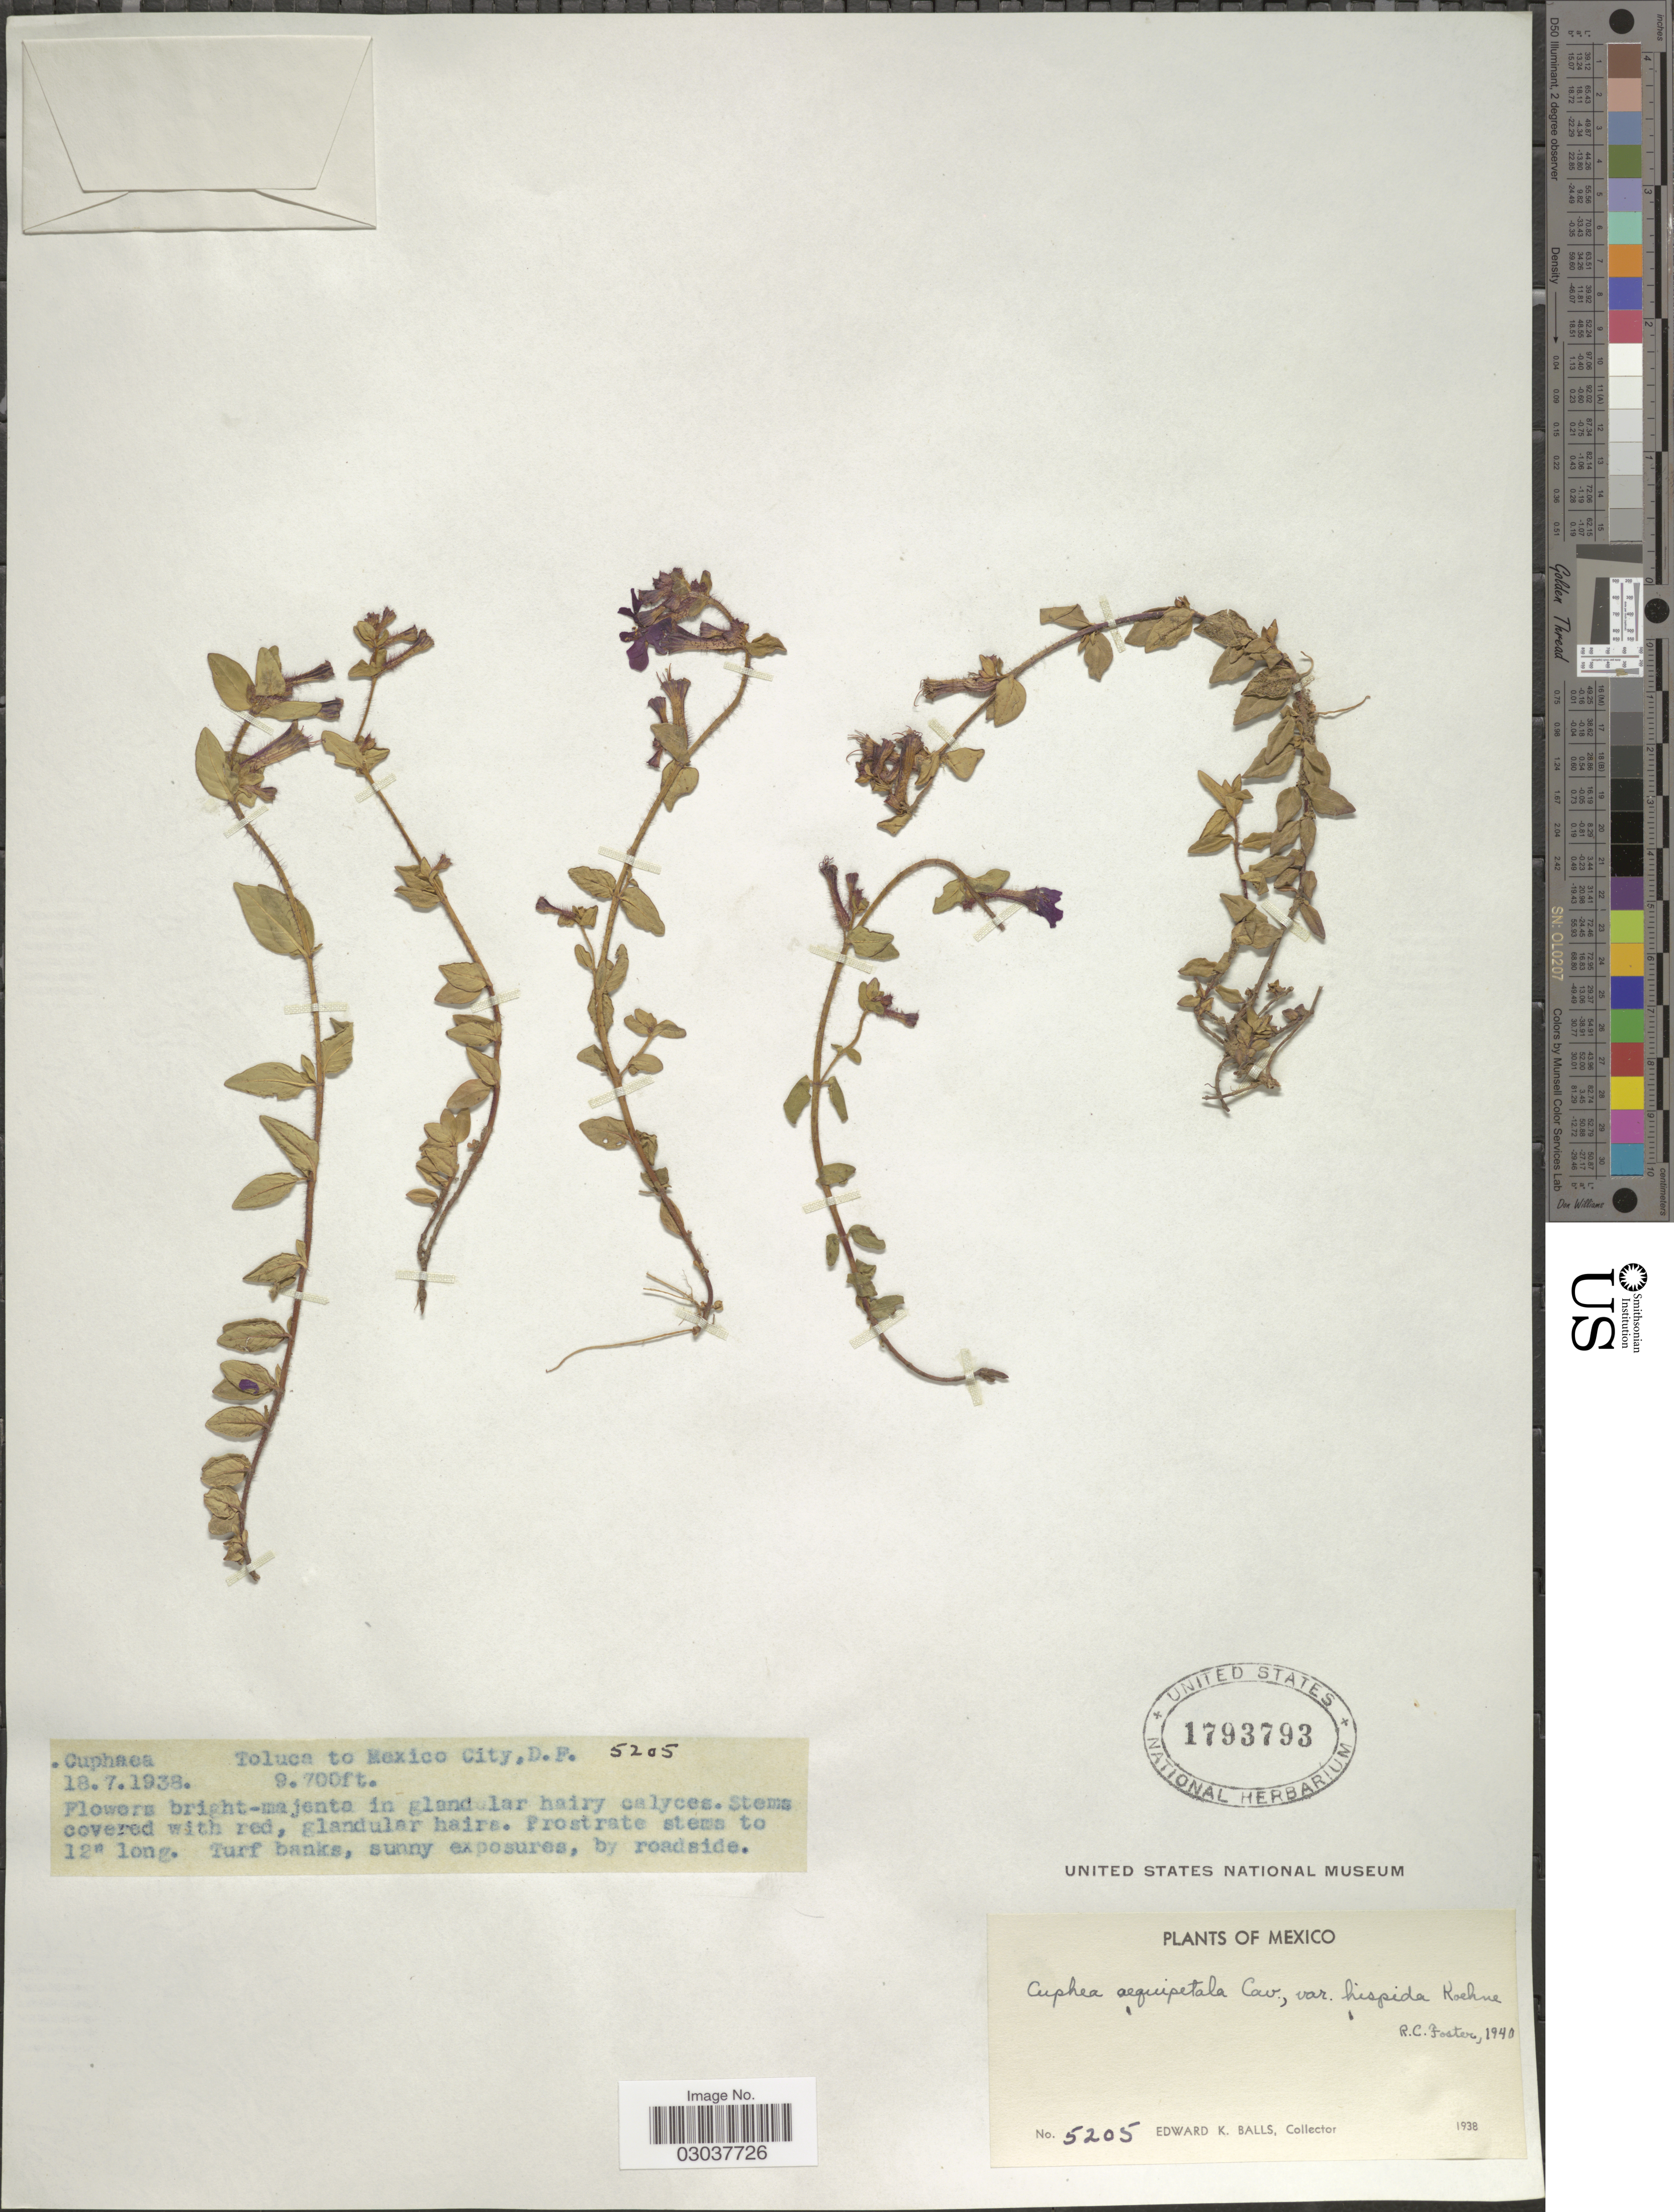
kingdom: Plantae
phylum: Tracheophyta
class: Magnoliopsida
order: Myrtales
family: Lythraceae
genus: Cuphea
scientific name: Cuphea aequipetala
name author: Cav.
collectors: E. K. Balls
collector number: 5205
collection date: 1938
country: Mexico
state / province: Distrito Federal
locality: Toluca to Mexico City, D.F.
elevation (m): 2957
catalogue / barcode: US 1793793